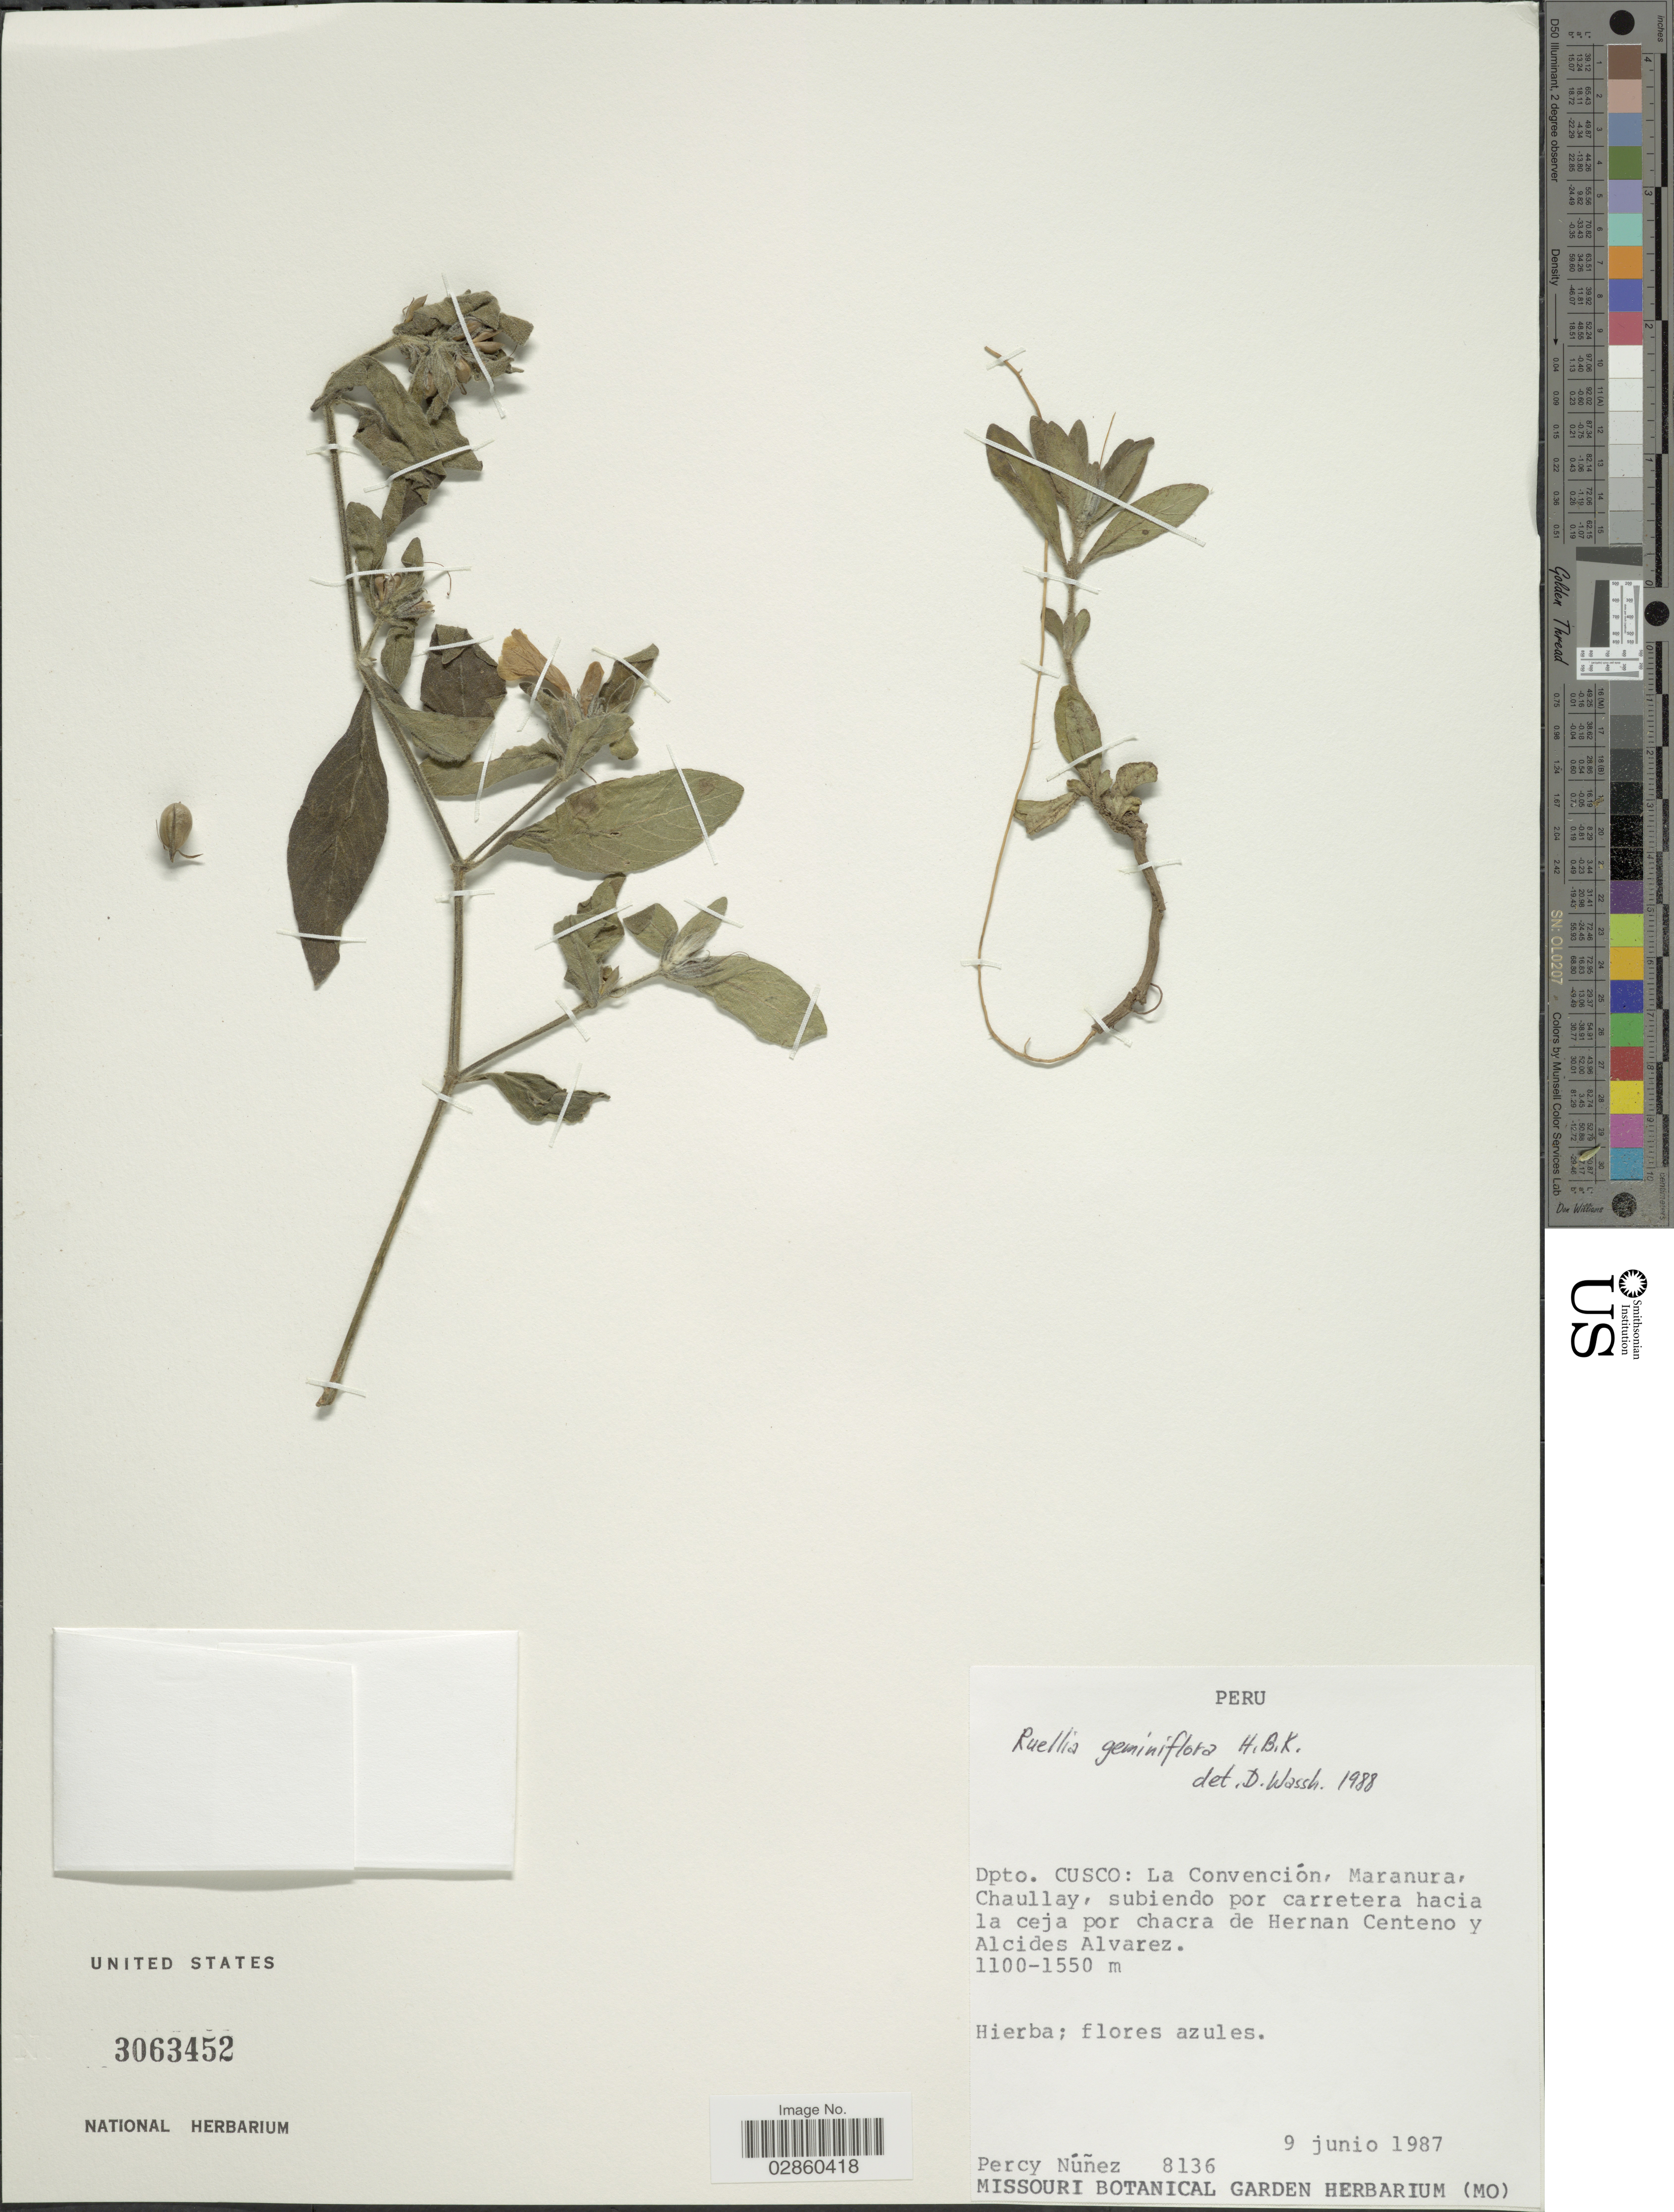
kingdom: Plantae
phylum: Tracheophyta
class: Magnoliopsida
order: Lamiales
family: Acanthaceae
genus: Ruellia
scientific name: Ruellia geminiflora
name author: Kunth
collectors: P. Nuñez V.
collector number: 8136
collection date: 1987-06-09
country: Peru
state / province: Cusco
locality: Dpto. Cusco: La Convención, Maranura, Chaullay, subiendo por carretera hacia la ceja por chacra de Herna Centeno y Alcides Alvarez.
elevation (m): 1100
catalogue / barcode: US 3063453